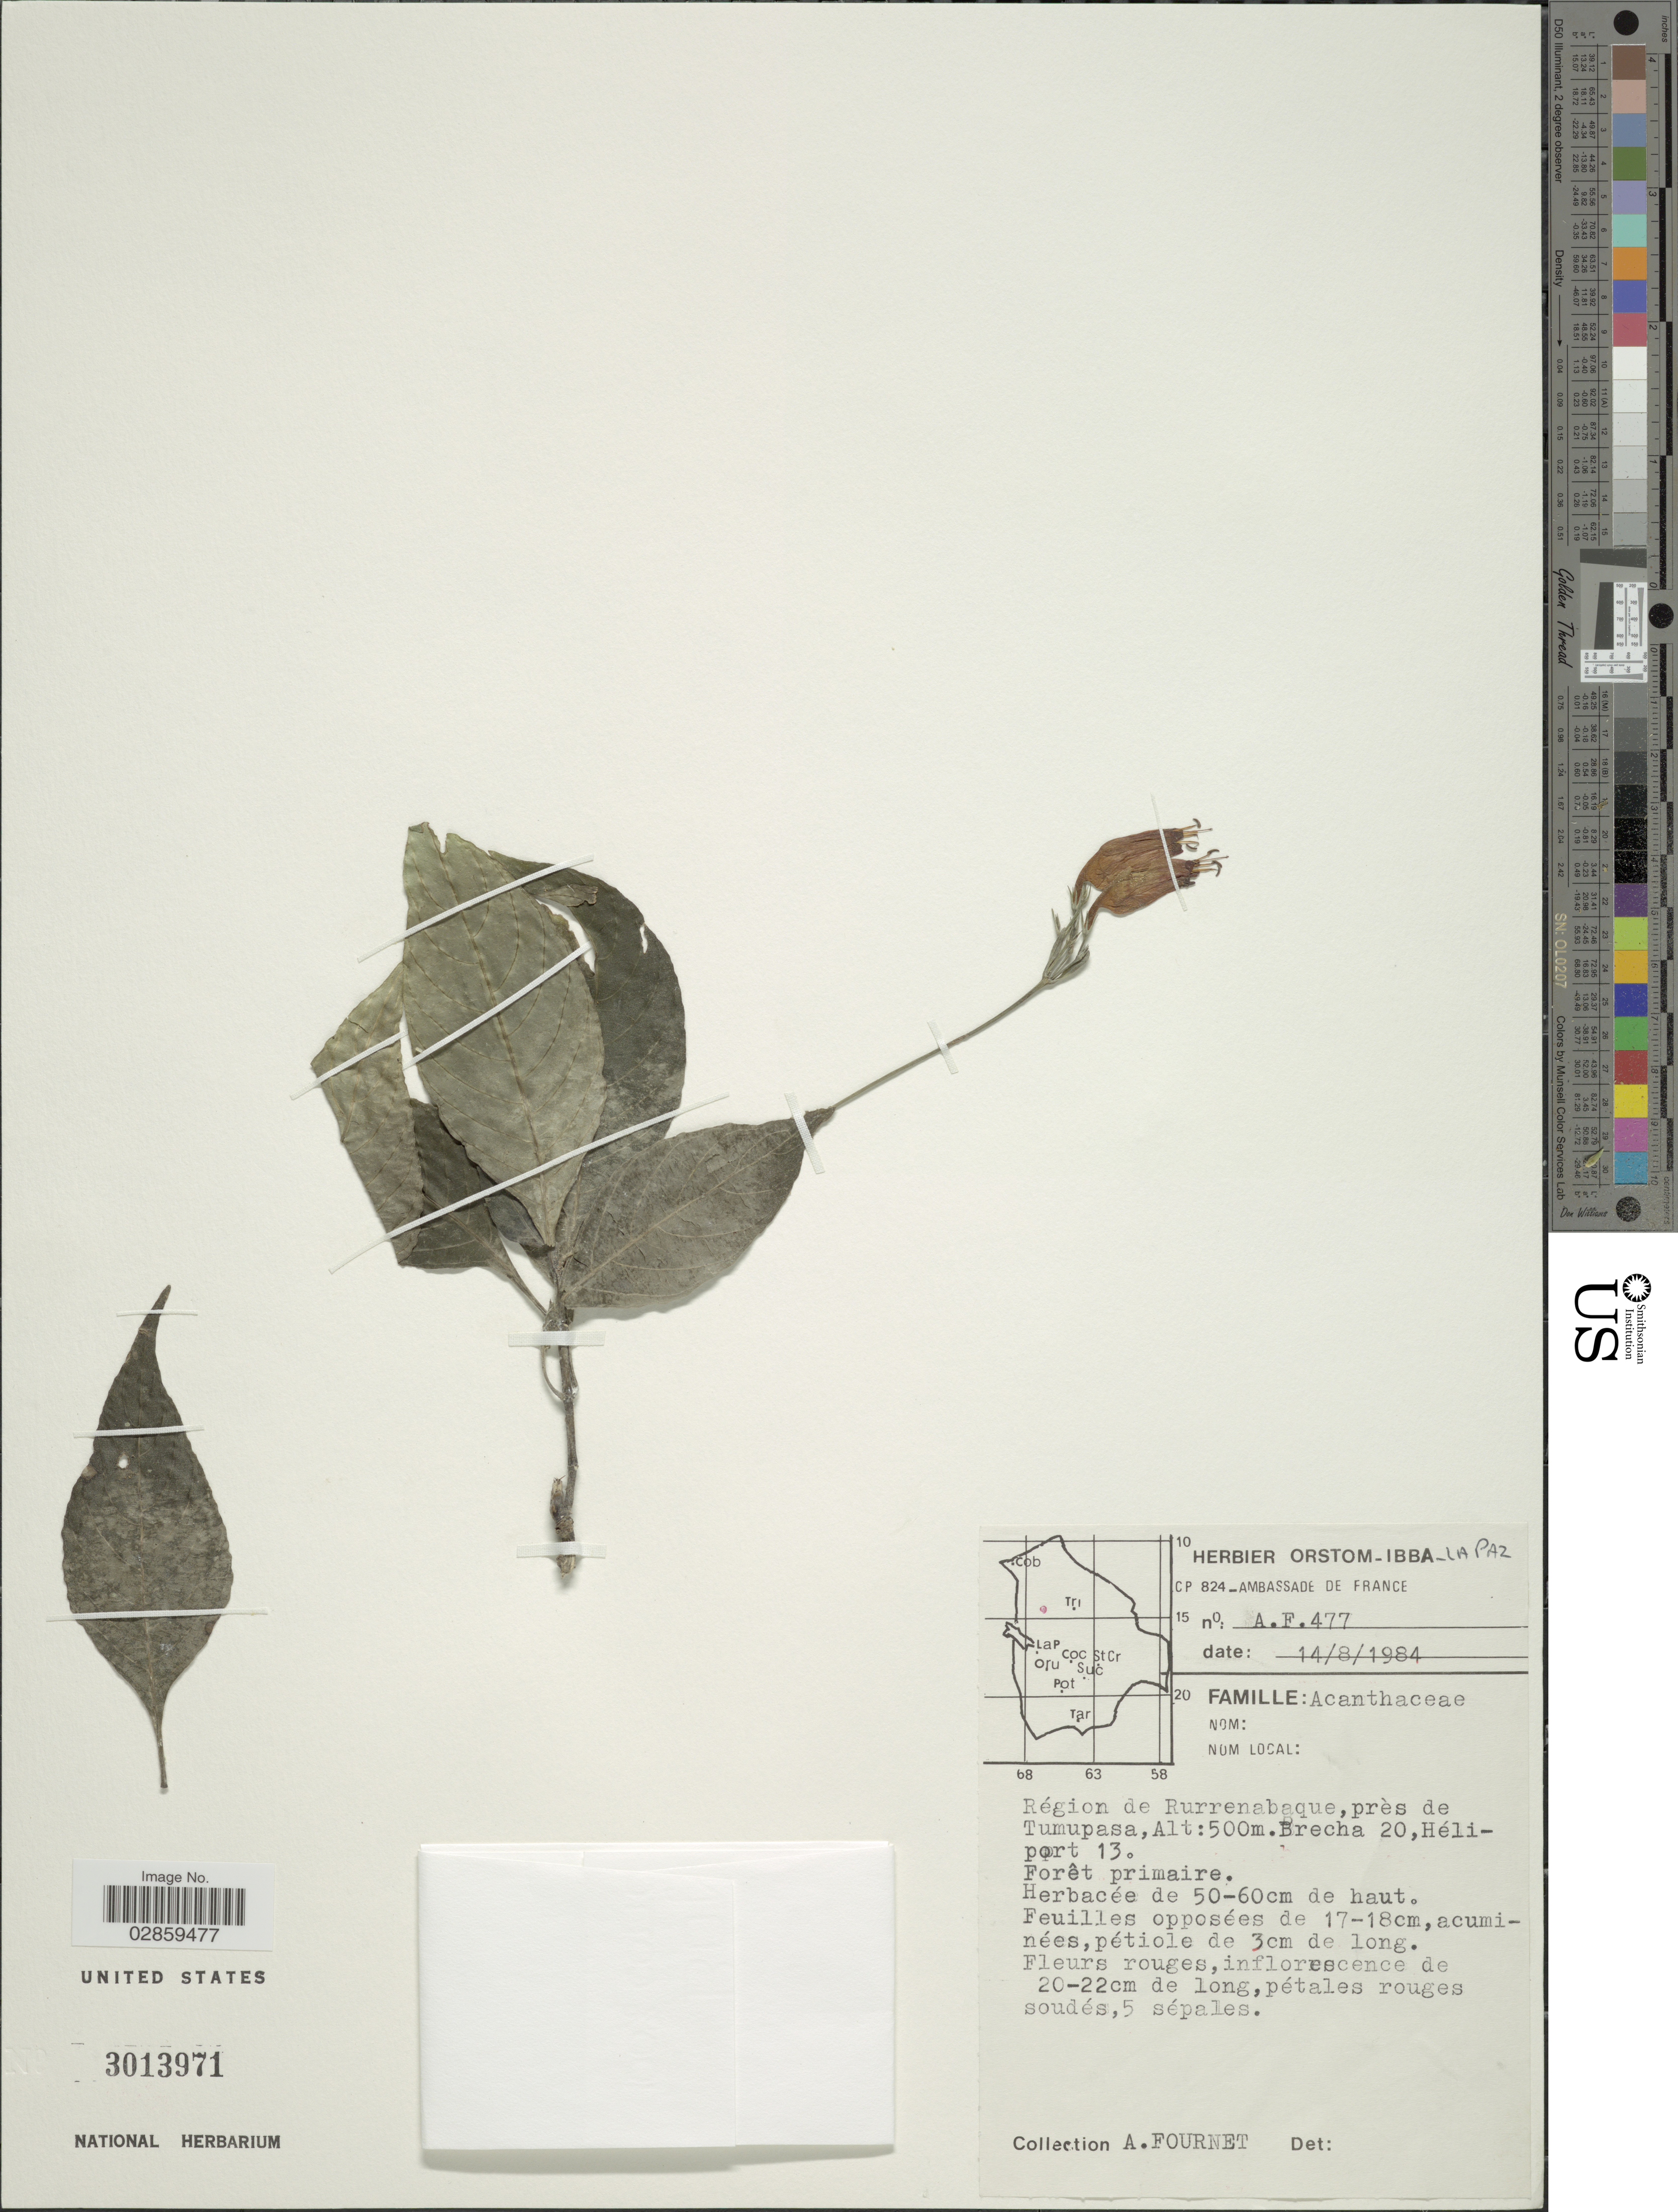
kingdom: Plantae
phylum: Tracheophyta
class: Magnoliopsida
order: Lamiales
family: Acanthaceae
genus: Ruellia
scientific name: Ruellia brevifolia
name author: (Pohl) C. Ezcurra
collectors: A. Fournet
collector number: AF477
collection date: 1984-08-14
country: Bolivia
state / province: La Paz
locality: Région de Rurrenabaque, près de Tumupasa, Brecha 20, Héliport 13.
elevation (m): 500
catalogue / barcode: US 3013971